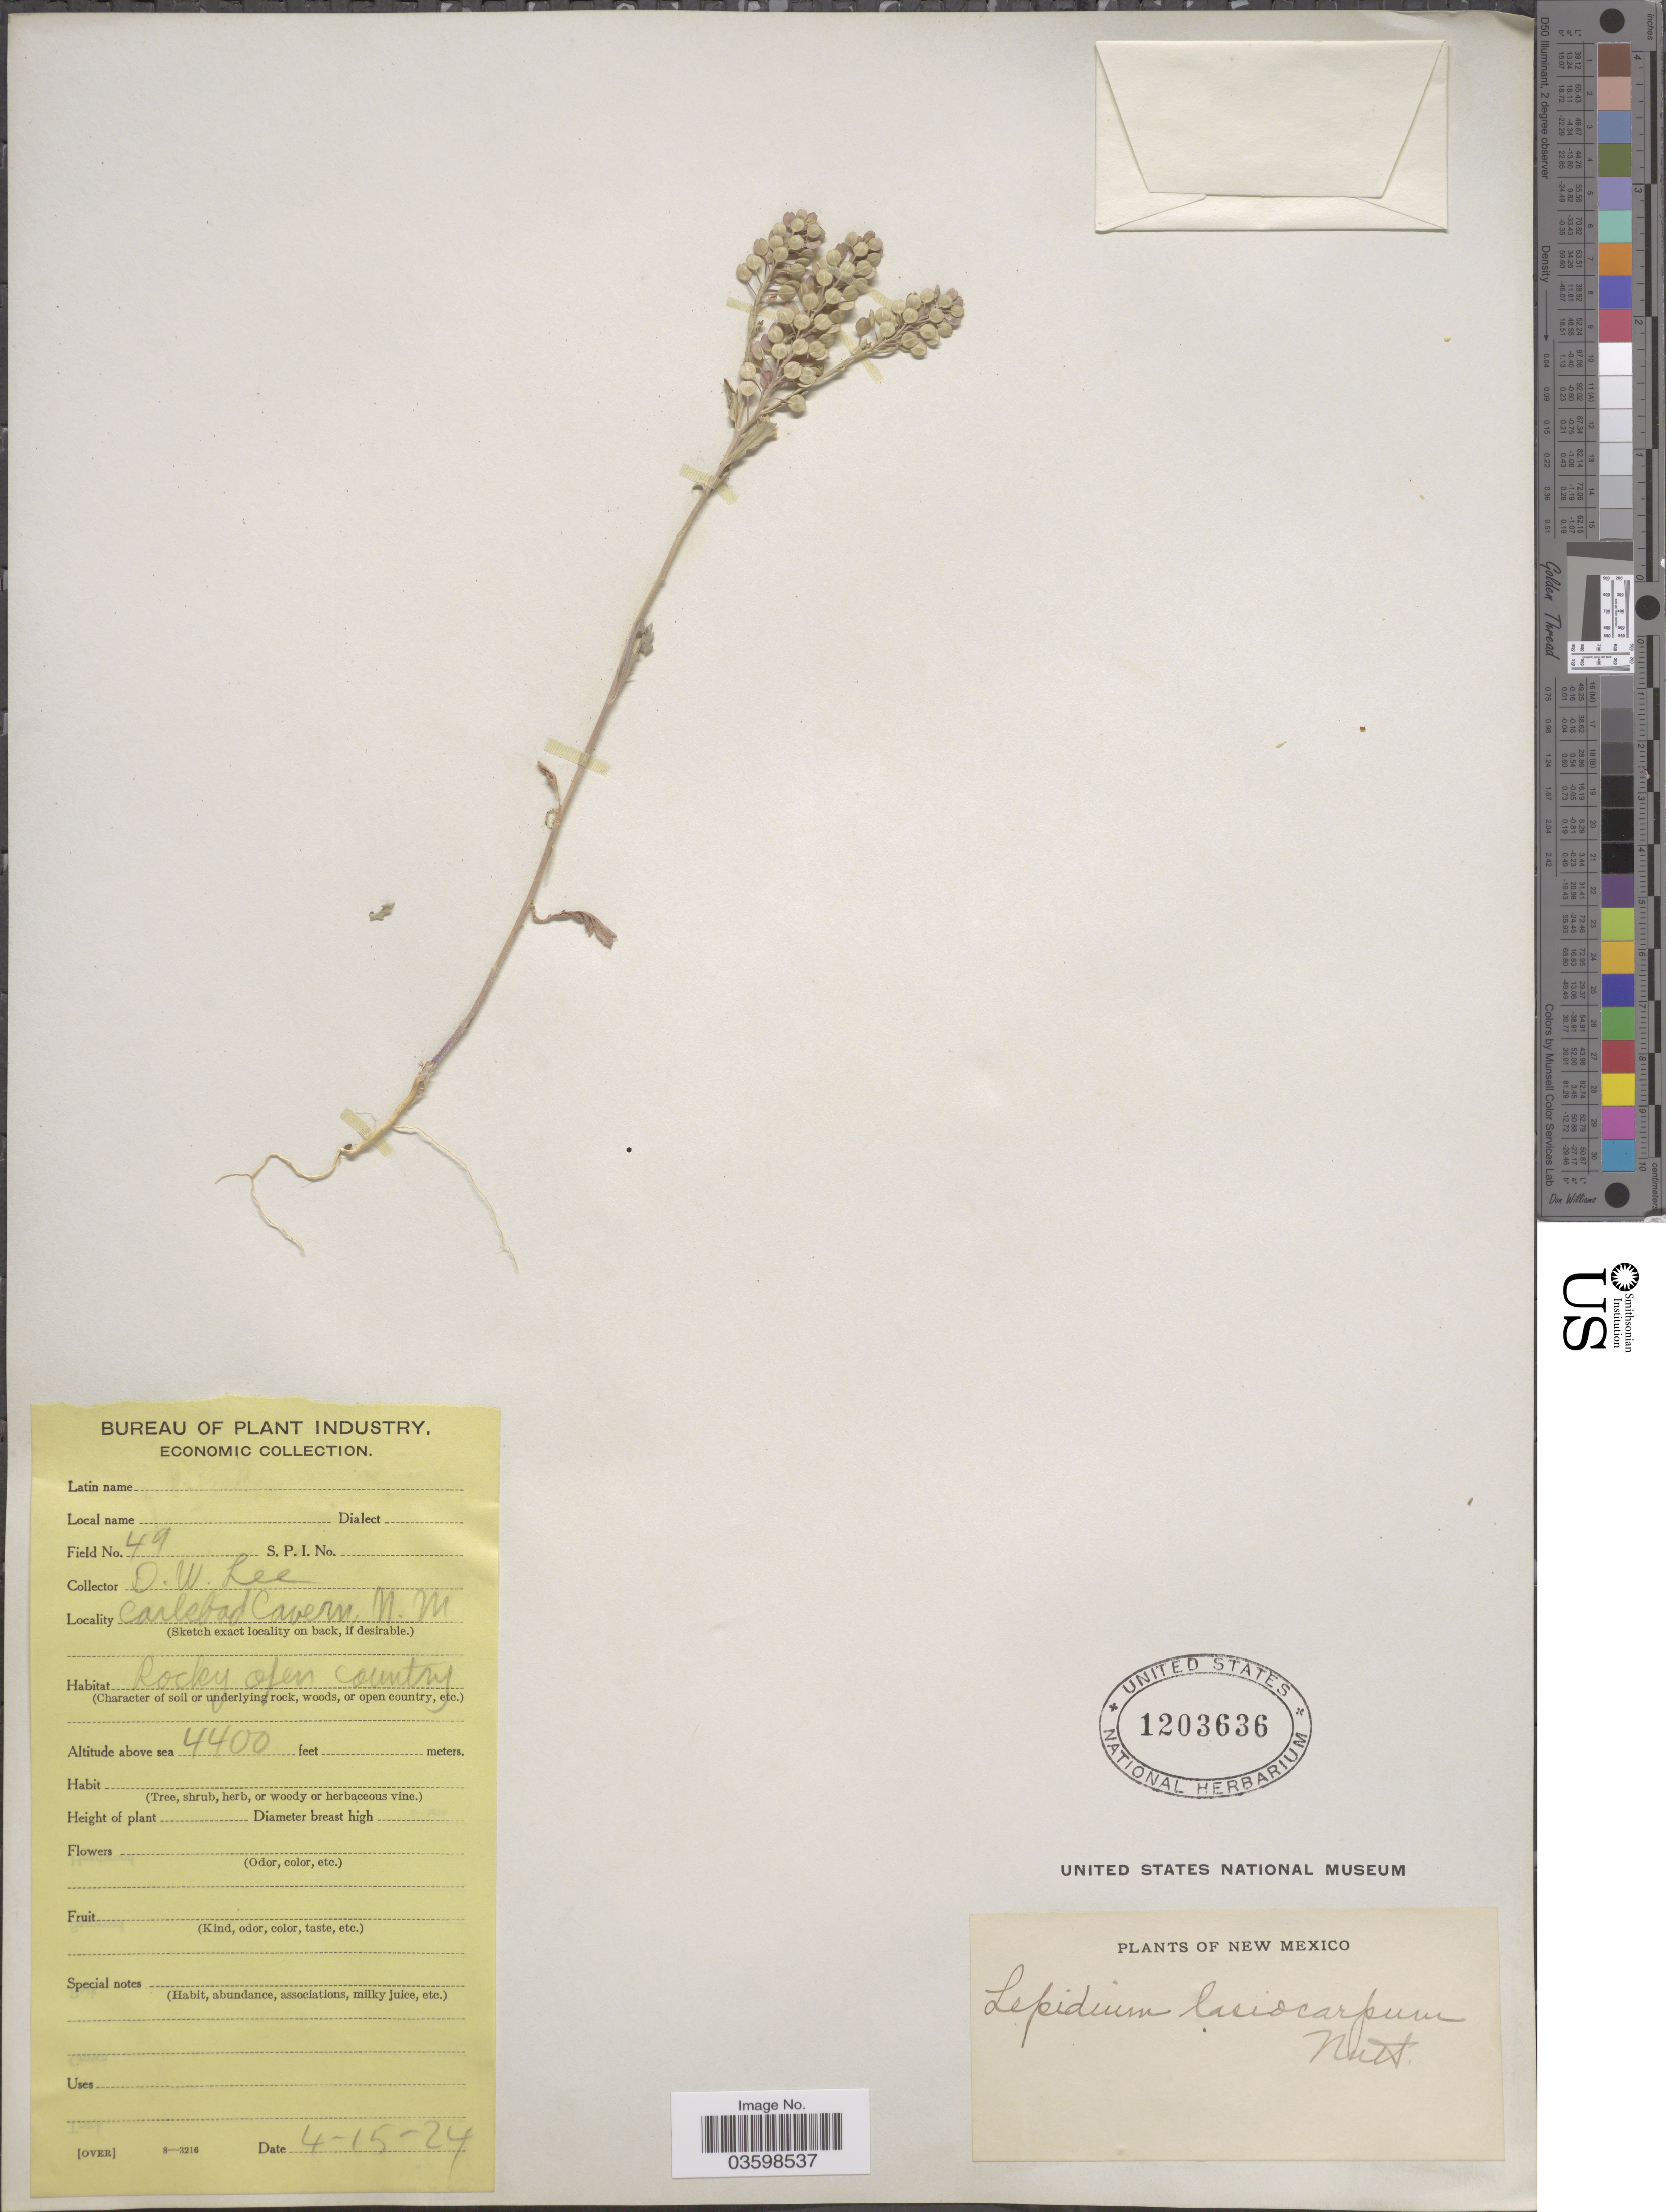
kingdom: Plantae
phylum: Tracheophyta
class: Magnoliopsida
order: Brassicales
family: Brassicaceae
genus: Lepidium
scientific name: Lepidium lasiocarpum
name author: Nutt.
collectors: D. Lee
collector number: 49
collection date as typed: Transcribed d/m/y: 15/4/24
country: United States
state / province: New Mexico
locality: Carlsbad Cavern.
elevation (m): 1341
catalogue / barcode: US 1203636